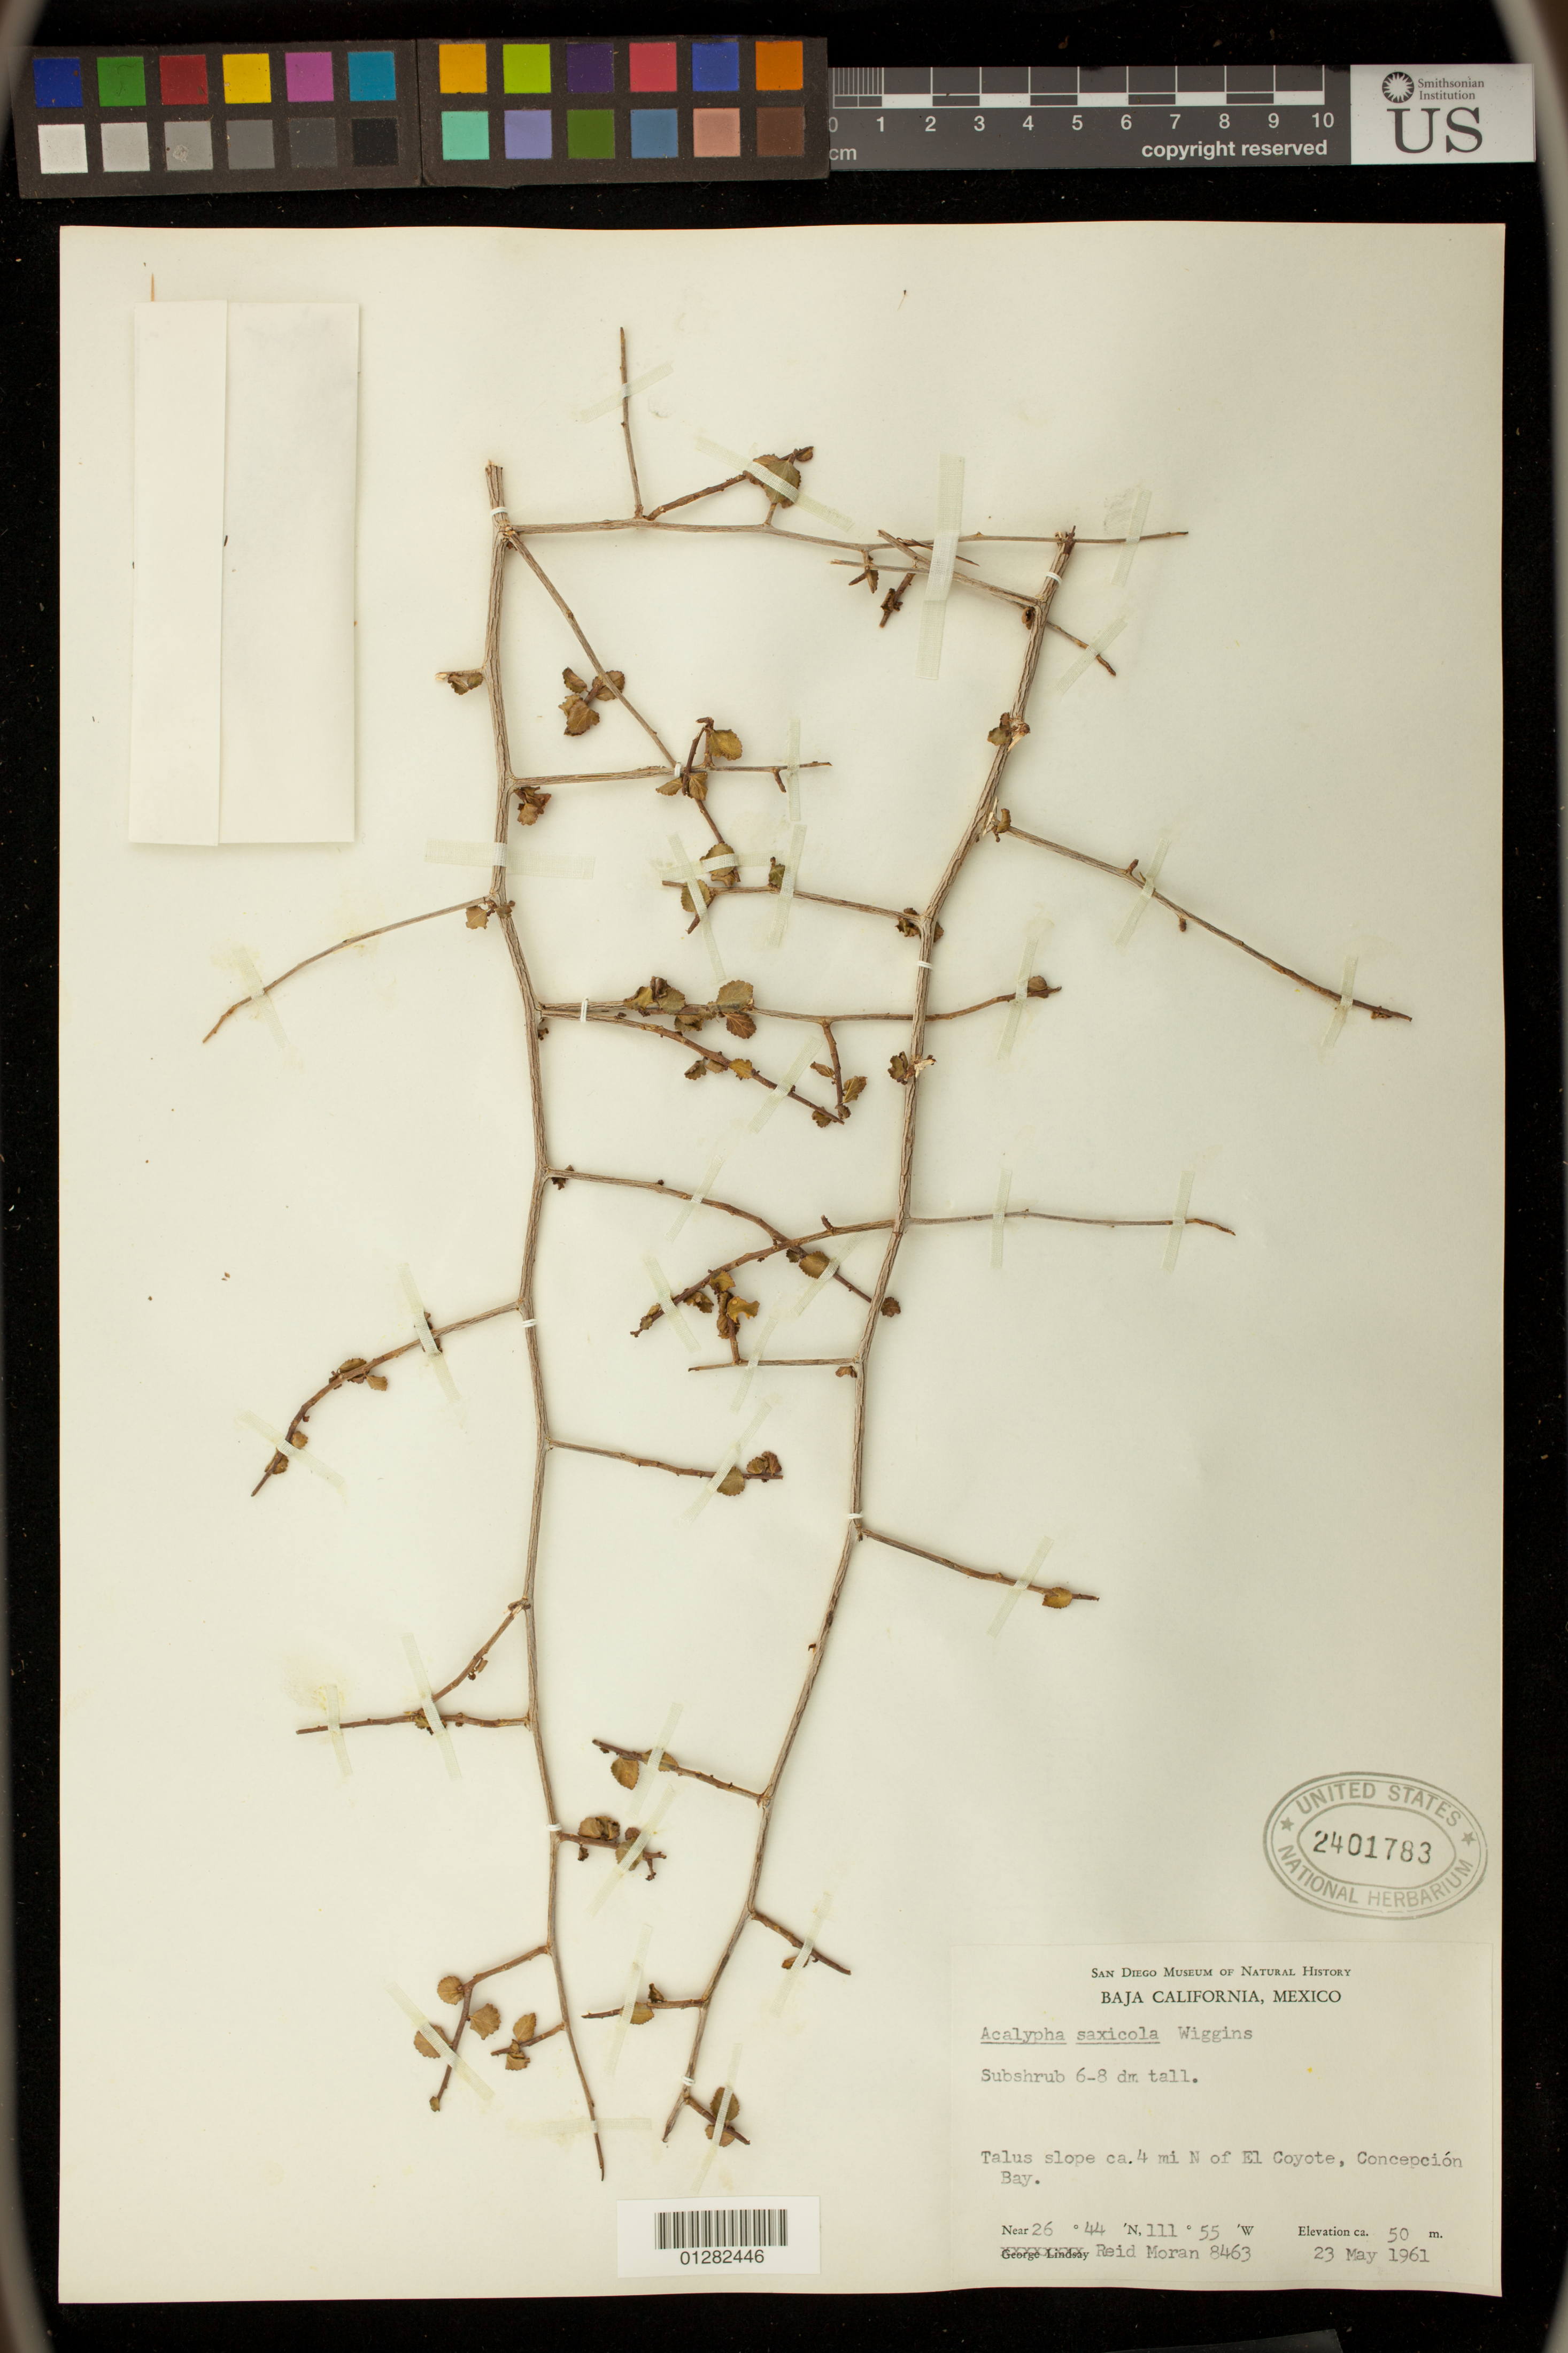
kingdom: Plantae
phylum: Tracheophyta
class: Magnoliopsida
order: Malpighiales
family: Euphorbiaceae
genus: Acalypha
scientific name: Acalypha saxicola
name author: Wiggins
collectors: R. V. Moran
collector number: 8463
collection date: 1961-05-23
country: Mexico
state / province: Baja California Sur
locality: Talus slope ca.4 mi N of El Coyote, Concepción Bay.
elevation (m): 50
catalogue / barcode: US 2401783